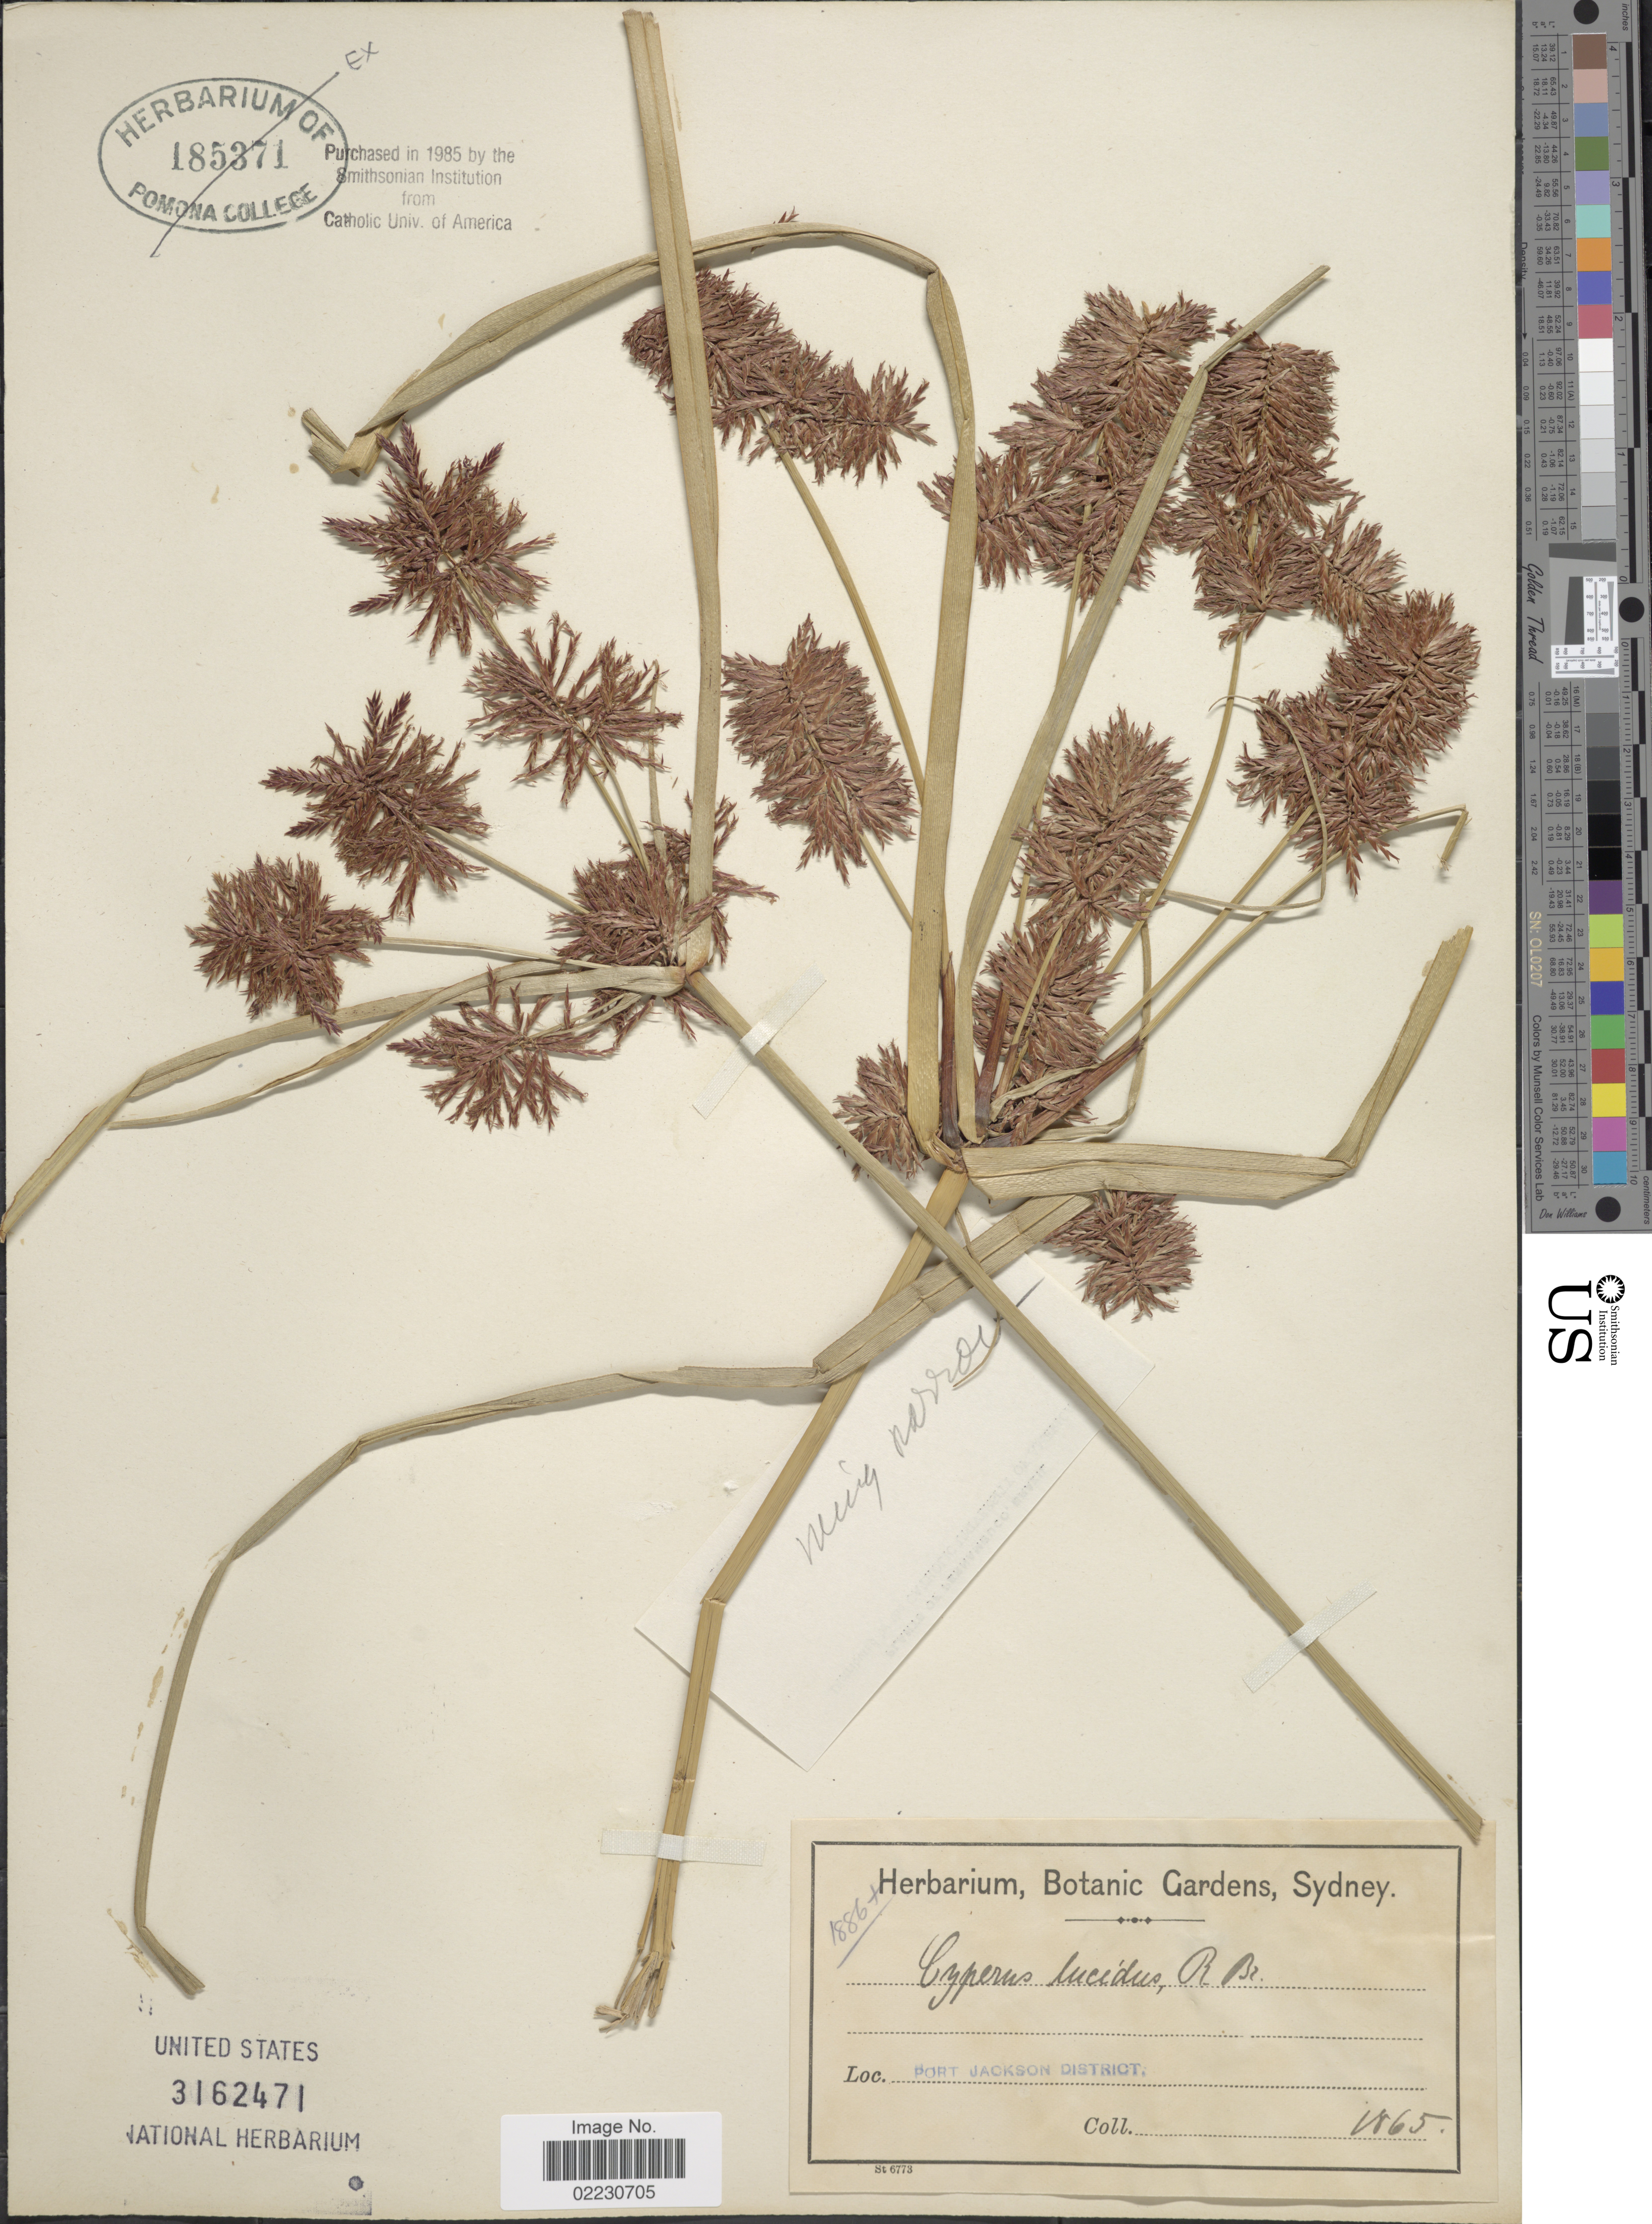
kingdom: Plantae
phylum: Tracheophyta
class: Liliopsida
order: Poales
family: Cyperaceae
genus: Cyperus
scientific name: Cyperus lucidus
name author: R. Br.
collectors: Herbarium, Botanic Gardens, Sydney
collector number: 1886+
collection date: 1865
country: Australia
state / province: New South Wales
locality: Port Jackson District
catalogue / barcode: US 3162471